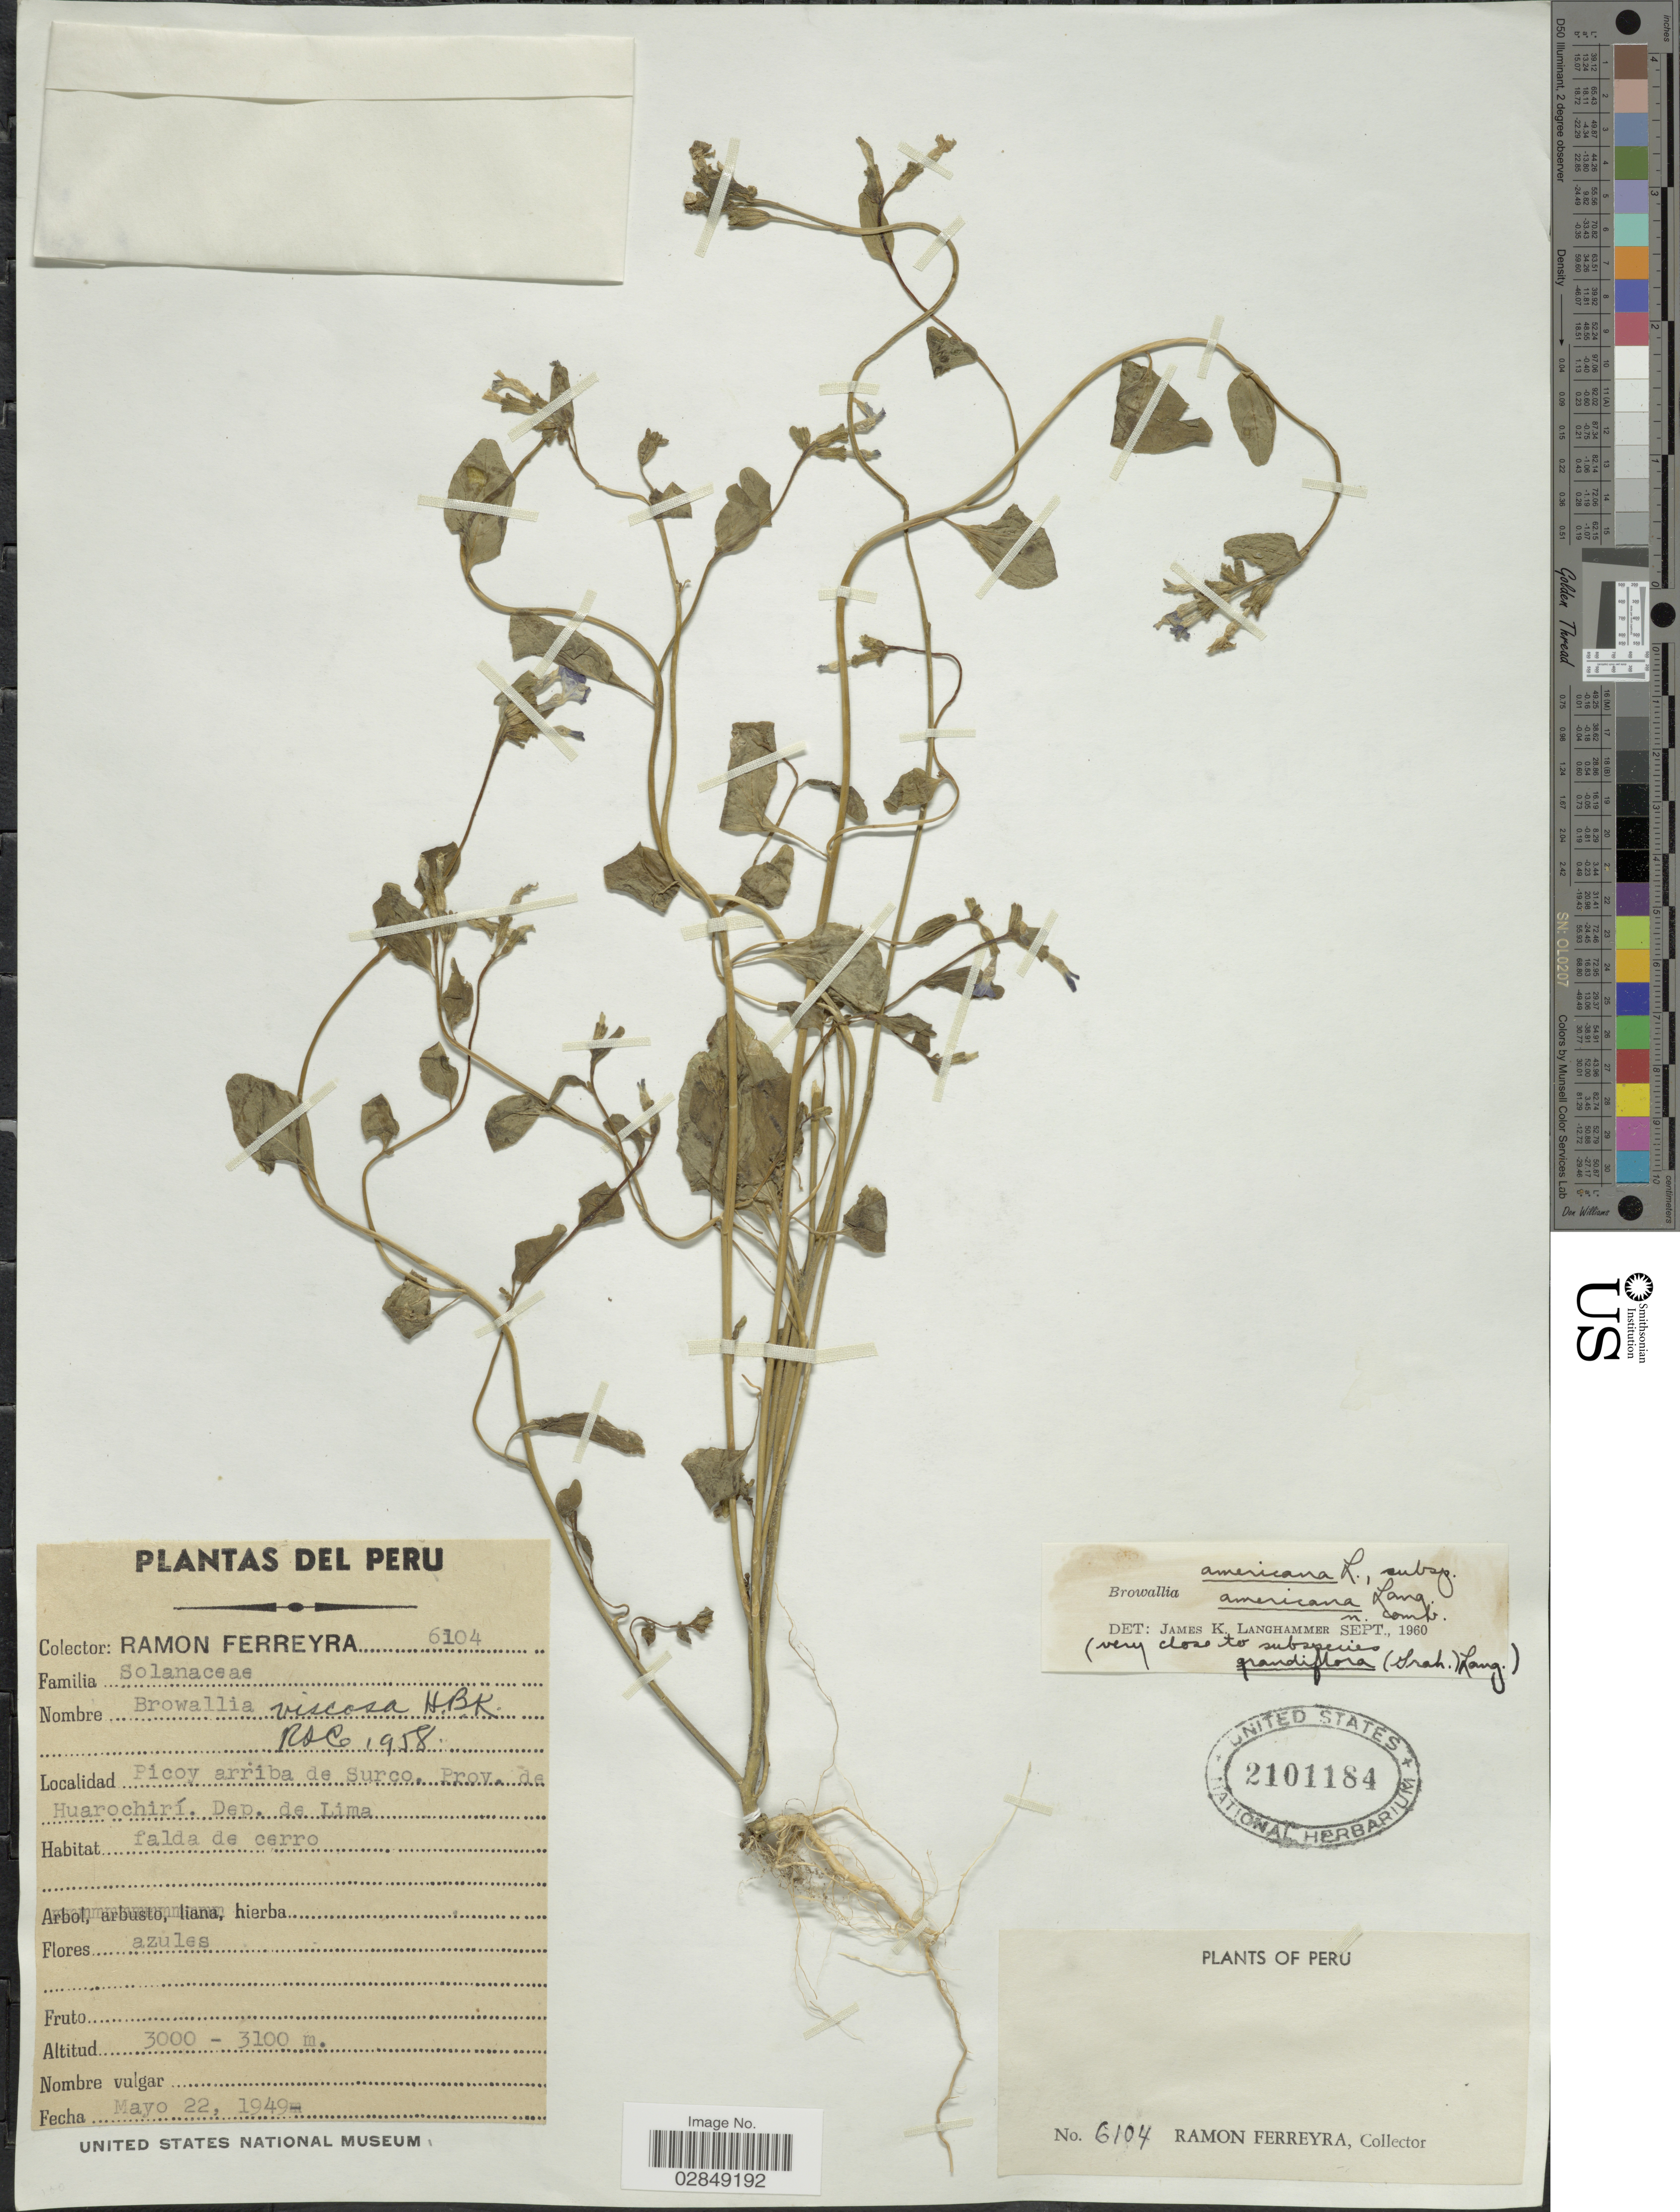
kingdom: Plantae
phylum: Tracheophyta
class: Magnoliopsida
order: Solanales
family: Solanaceae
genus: Browallia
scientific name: Browallia americana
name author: L.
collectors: R. A. Ferreyra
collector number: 6104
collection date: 1949-05-22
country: Peru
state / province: Lima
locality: Picoy arriba de Surco, Prov. de Huarochirí. Dep. de Lima.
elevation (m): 3000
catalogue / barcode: US 2101184